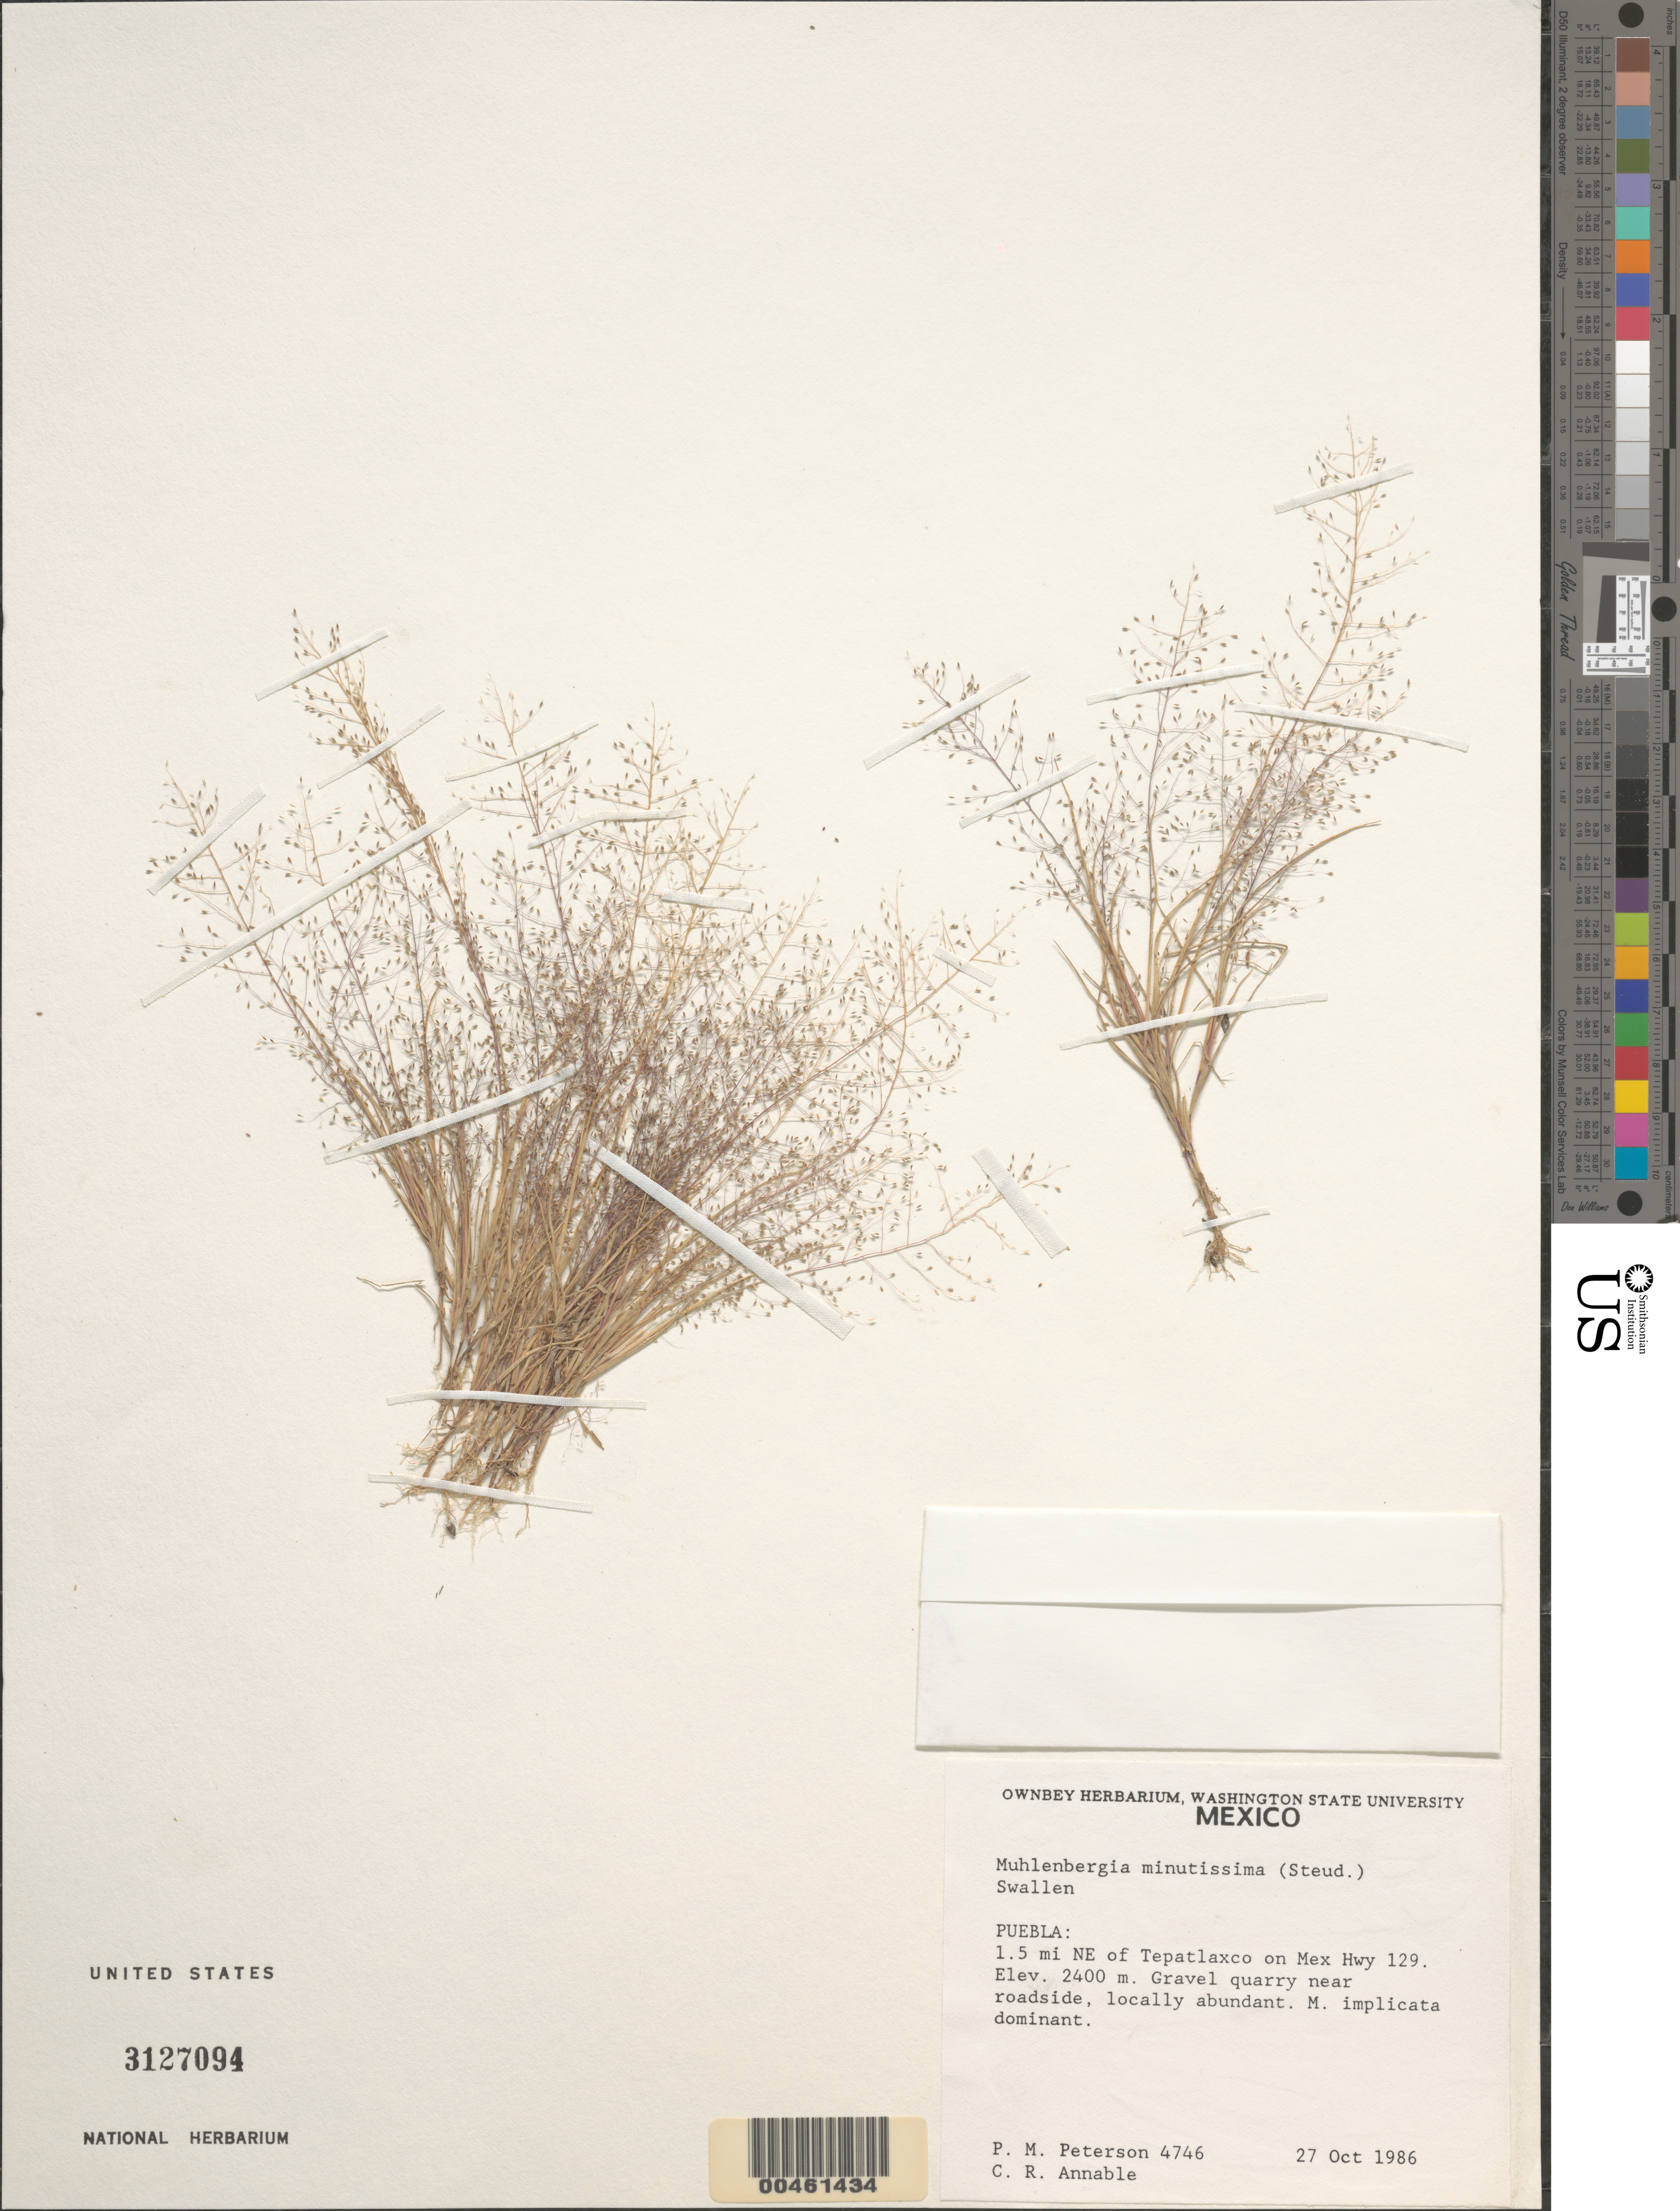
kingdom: Plantae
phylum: Tracheophyta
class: Liliopsida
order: Poales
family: Poaceae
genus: Muhlenbergia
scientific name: Muhlenbergia minutissima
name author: (Steud.) Swallen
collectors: P. M. Peterson & C. R. Annable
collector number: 04746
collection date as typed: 27 Oct 1986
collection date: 1986-10-27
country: Mexico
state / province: Puebla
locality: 1.5 miles Northeast of Tepatlaxco on Mex Hwy 129.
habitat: Gravel quarry near roadside. Muhlenbergia implicata dominant.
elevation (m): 2400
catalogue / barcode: US 3127094